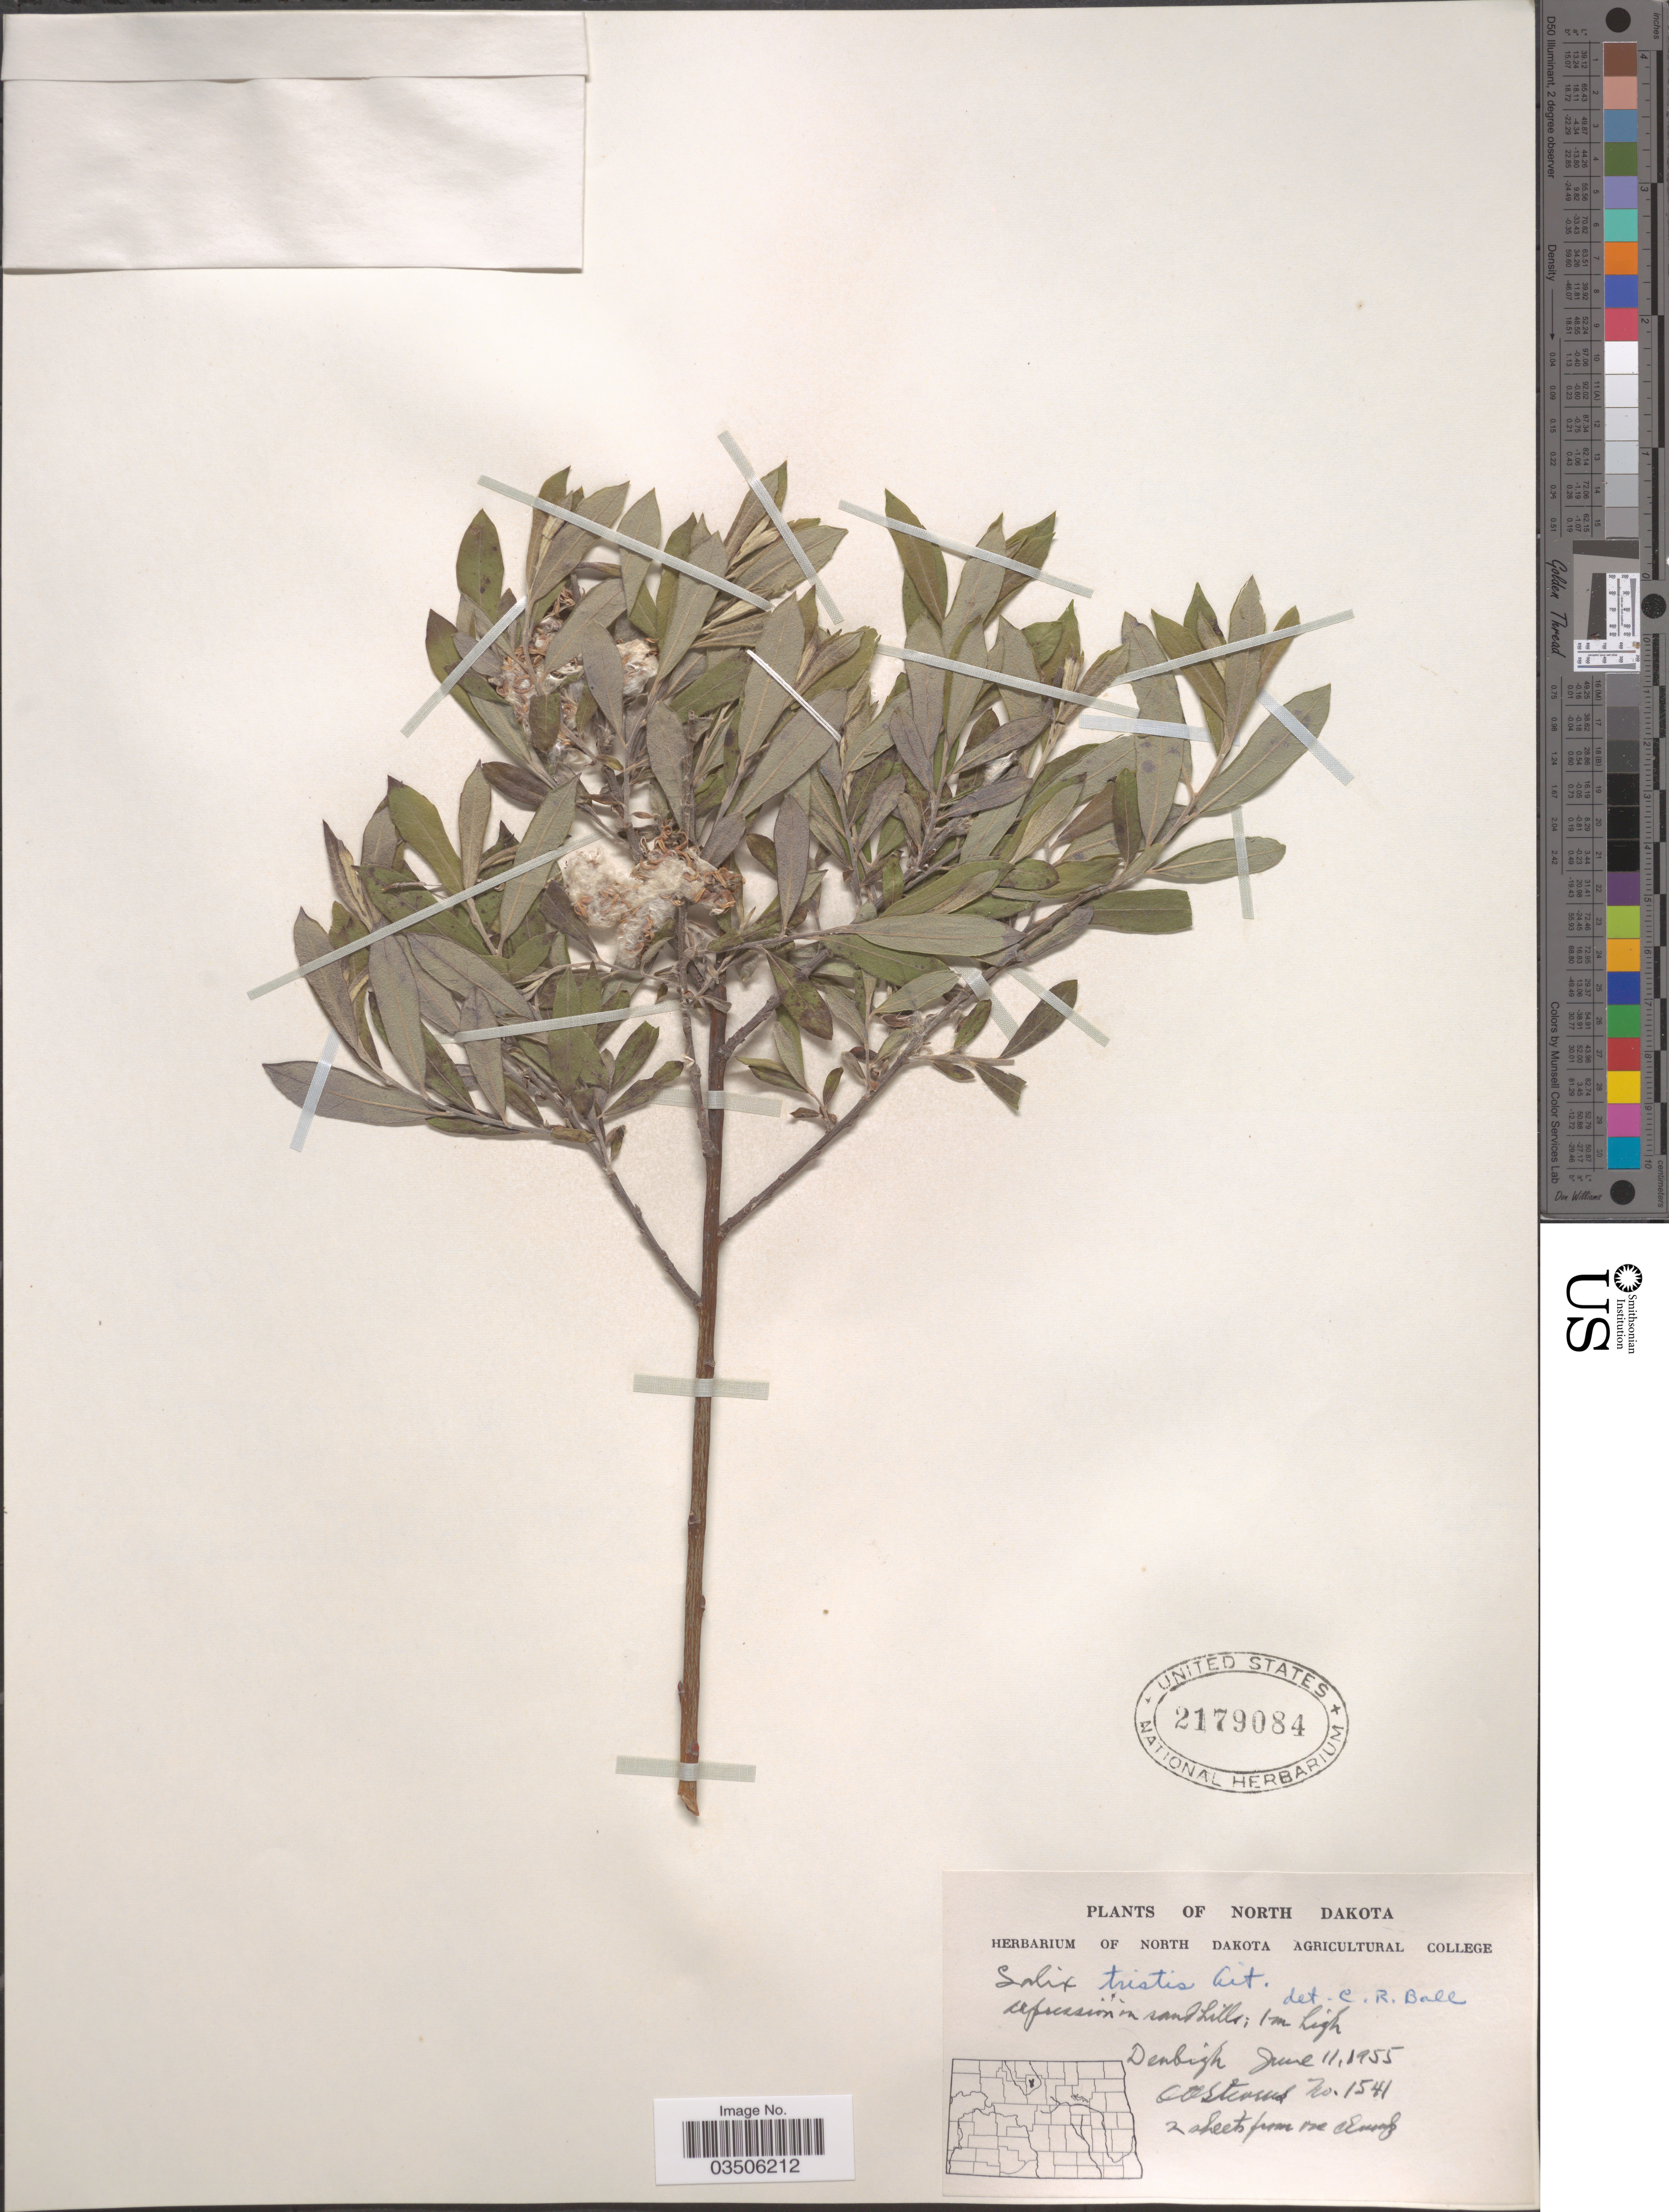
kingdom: Plantae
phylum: Tracheophyta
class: Magnoliopsida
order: Malpighiales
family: Salicaceae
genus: Salix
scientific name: Salix tristis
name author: Aiton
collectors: O. A. Stevens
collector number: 1541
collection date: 1955-06-11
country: United States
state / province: North Dakota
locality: Denbigh.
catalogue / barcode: US 2179084